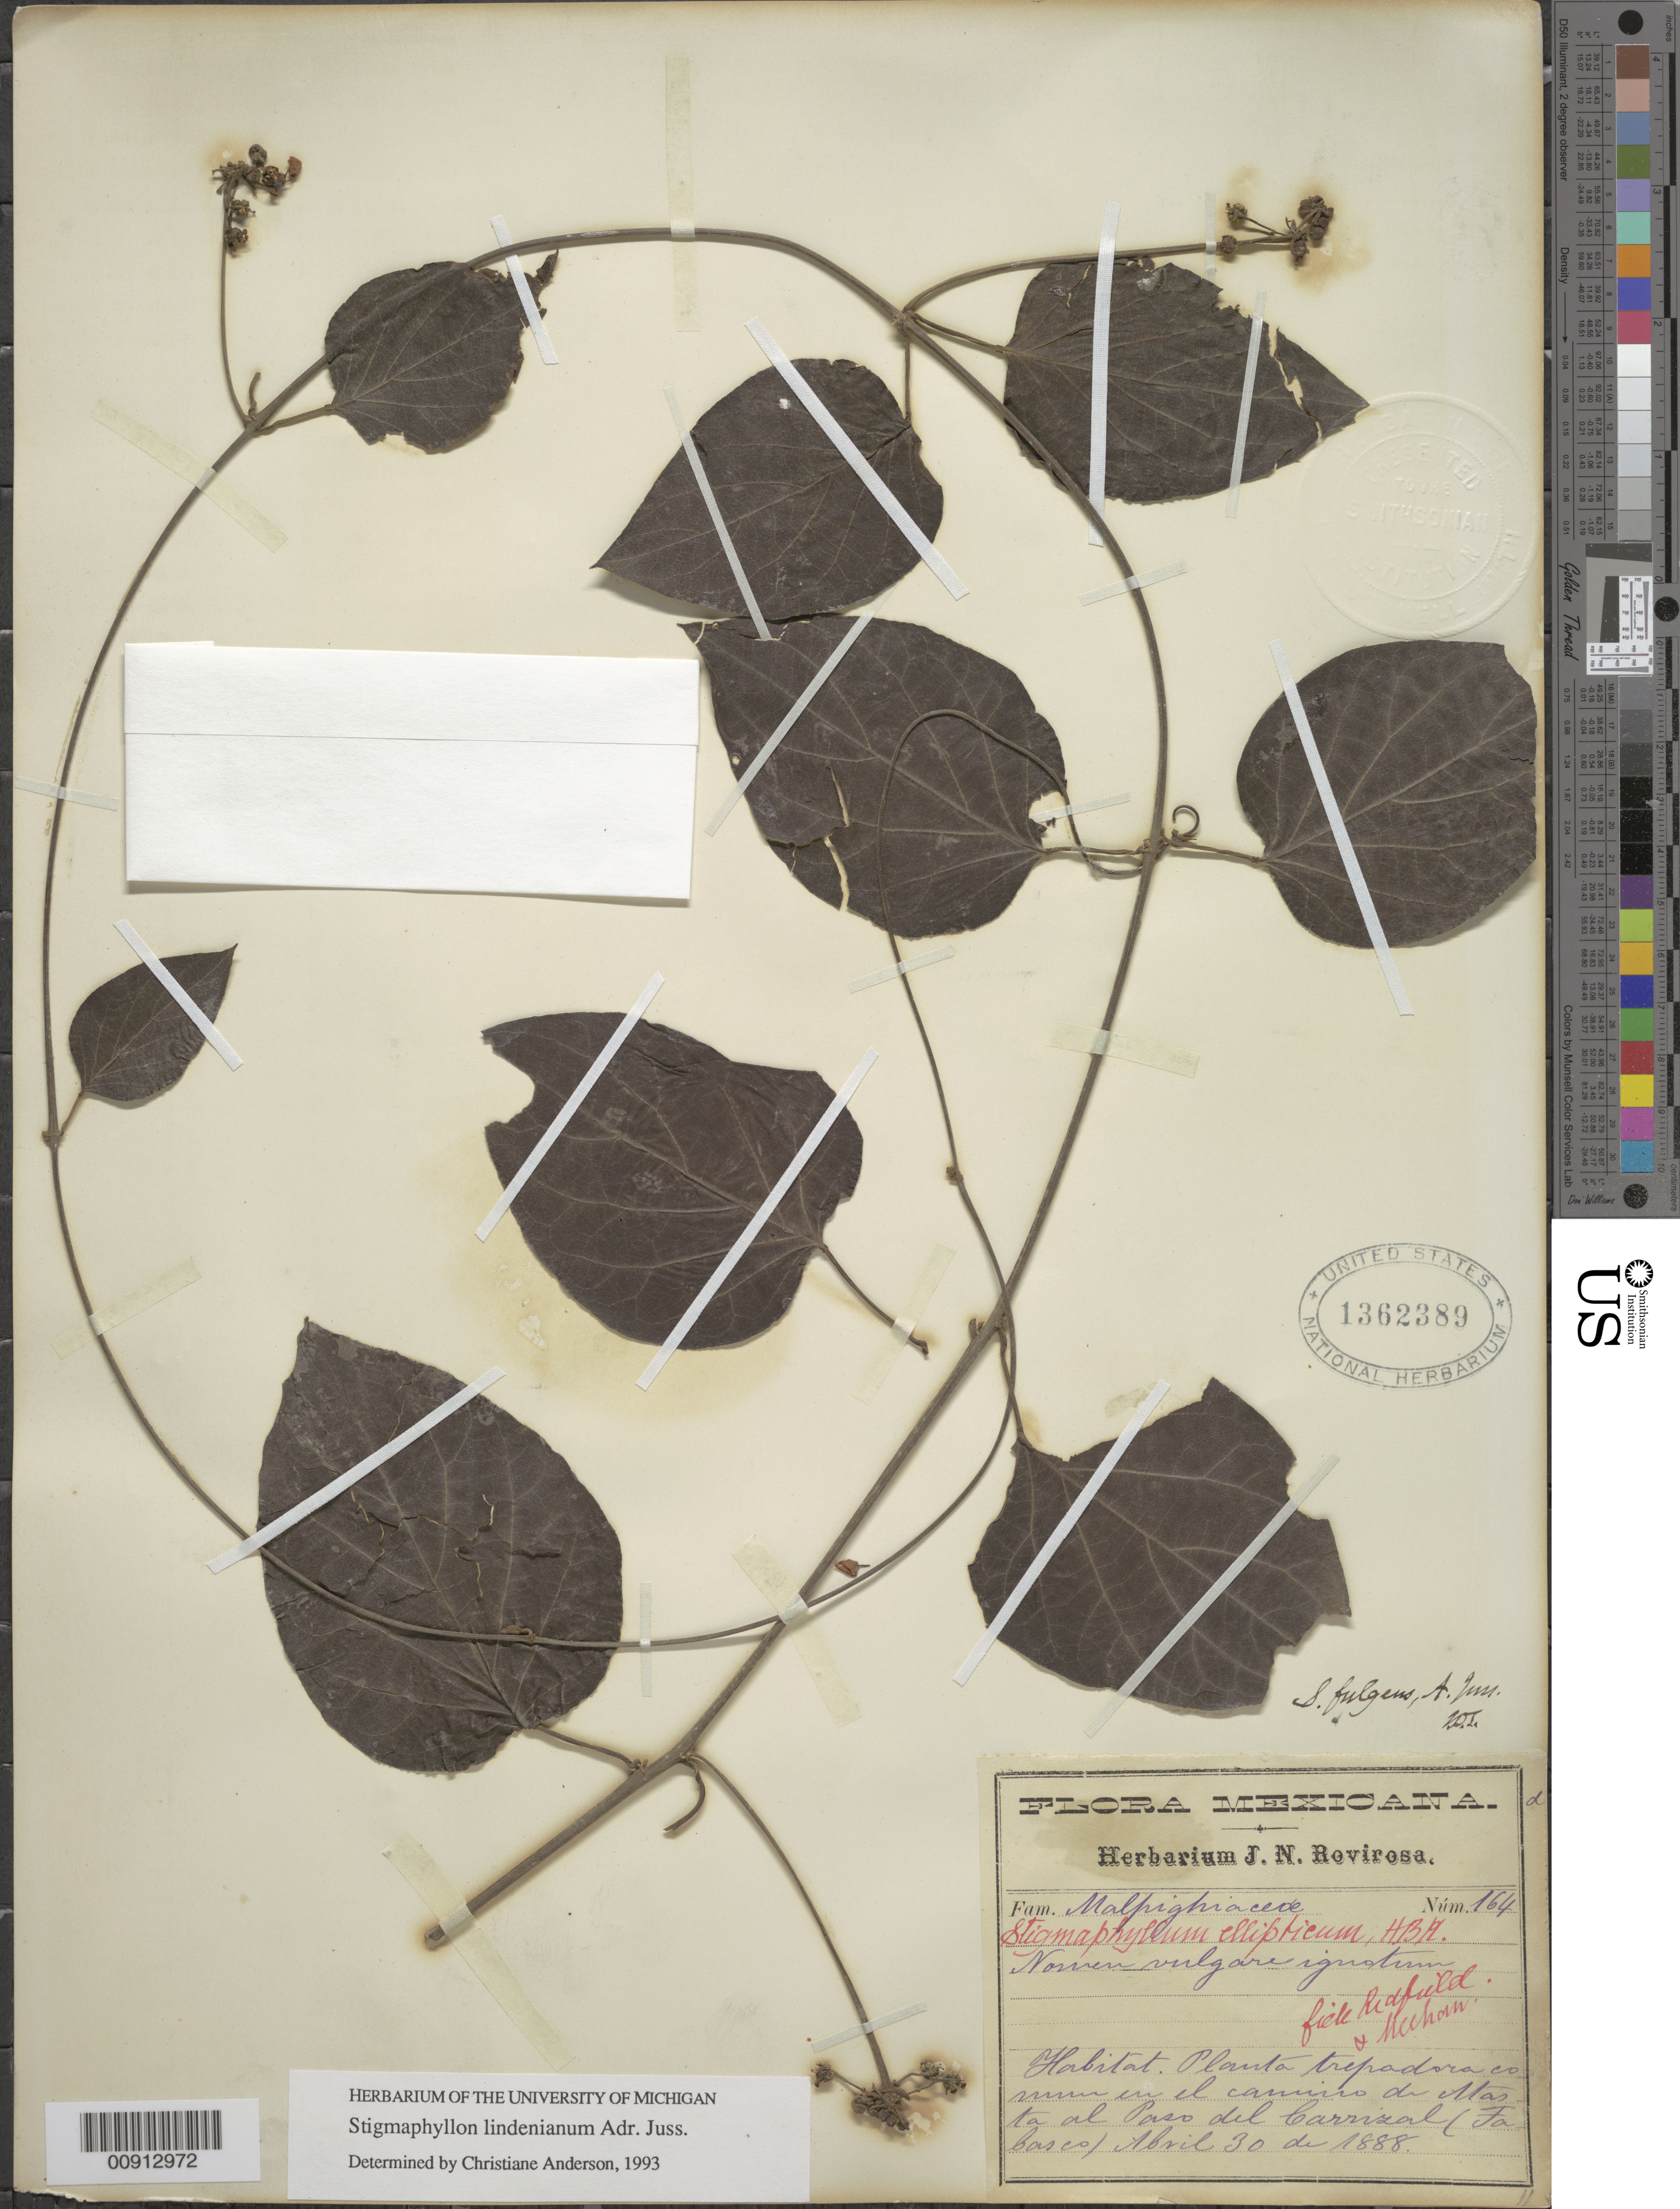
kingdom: Plantae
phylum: Tracheophyta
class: Magnoliopsida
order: Malpighiales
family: Malpighiaceae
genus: Stigmaphyllon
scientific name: Stigmaphyllon lindenianum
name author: A. Juss.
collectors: J. N. Rovirosa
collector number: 164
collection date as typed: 30 Apr 1888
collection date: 1888-04-30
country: Mexico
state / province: Tabasco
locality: En el camino de Atasta al Paso del Carrizal (Tabasco).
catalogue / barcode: US 1362389